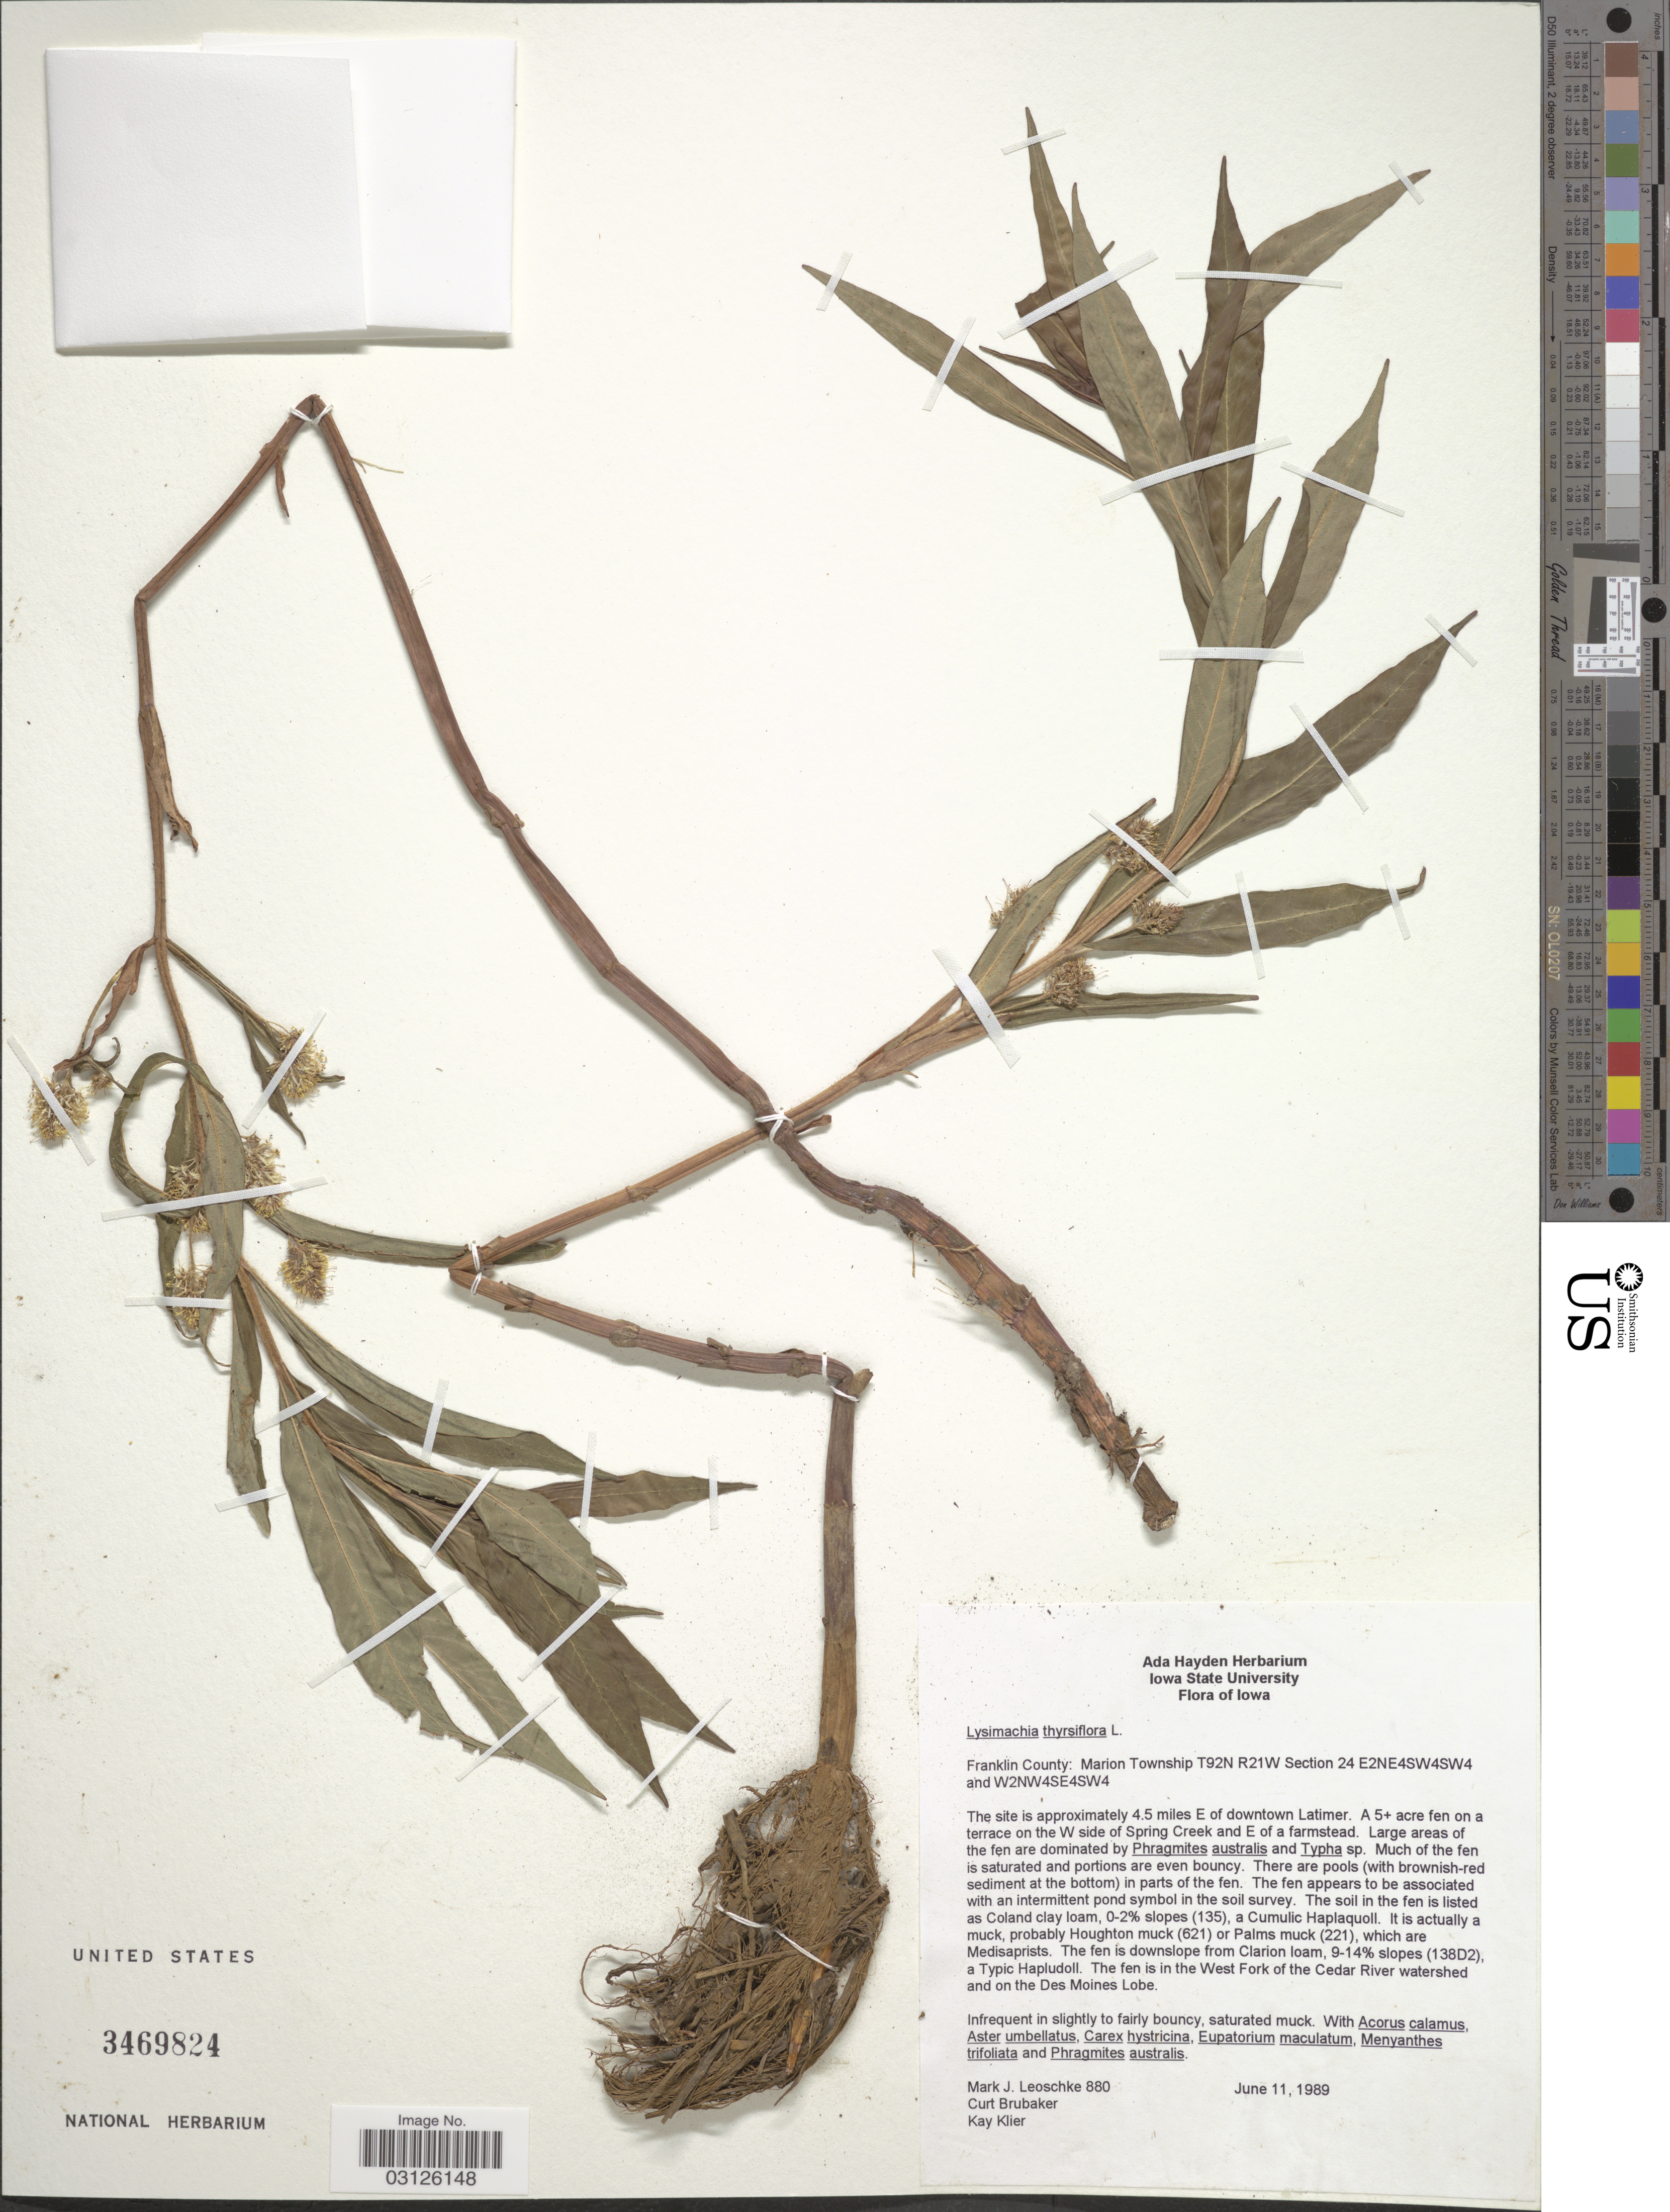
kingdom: Plantae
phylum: Tracheophyta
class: Magnoliopsida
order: Ericales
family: Primulaceae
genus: Lysimachia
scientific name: Lysimachia thyrsiflora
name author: L.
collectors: M. J. Leoschke, C. L. Brubaker & K. Klier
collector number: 880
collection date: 1989-06-11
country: United States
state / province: Iowa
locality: Franklin County: Marion Township T92N R21W Section E2NE4SW4SW4 and W2NW4SE4SW4.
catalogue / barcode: US 3469824